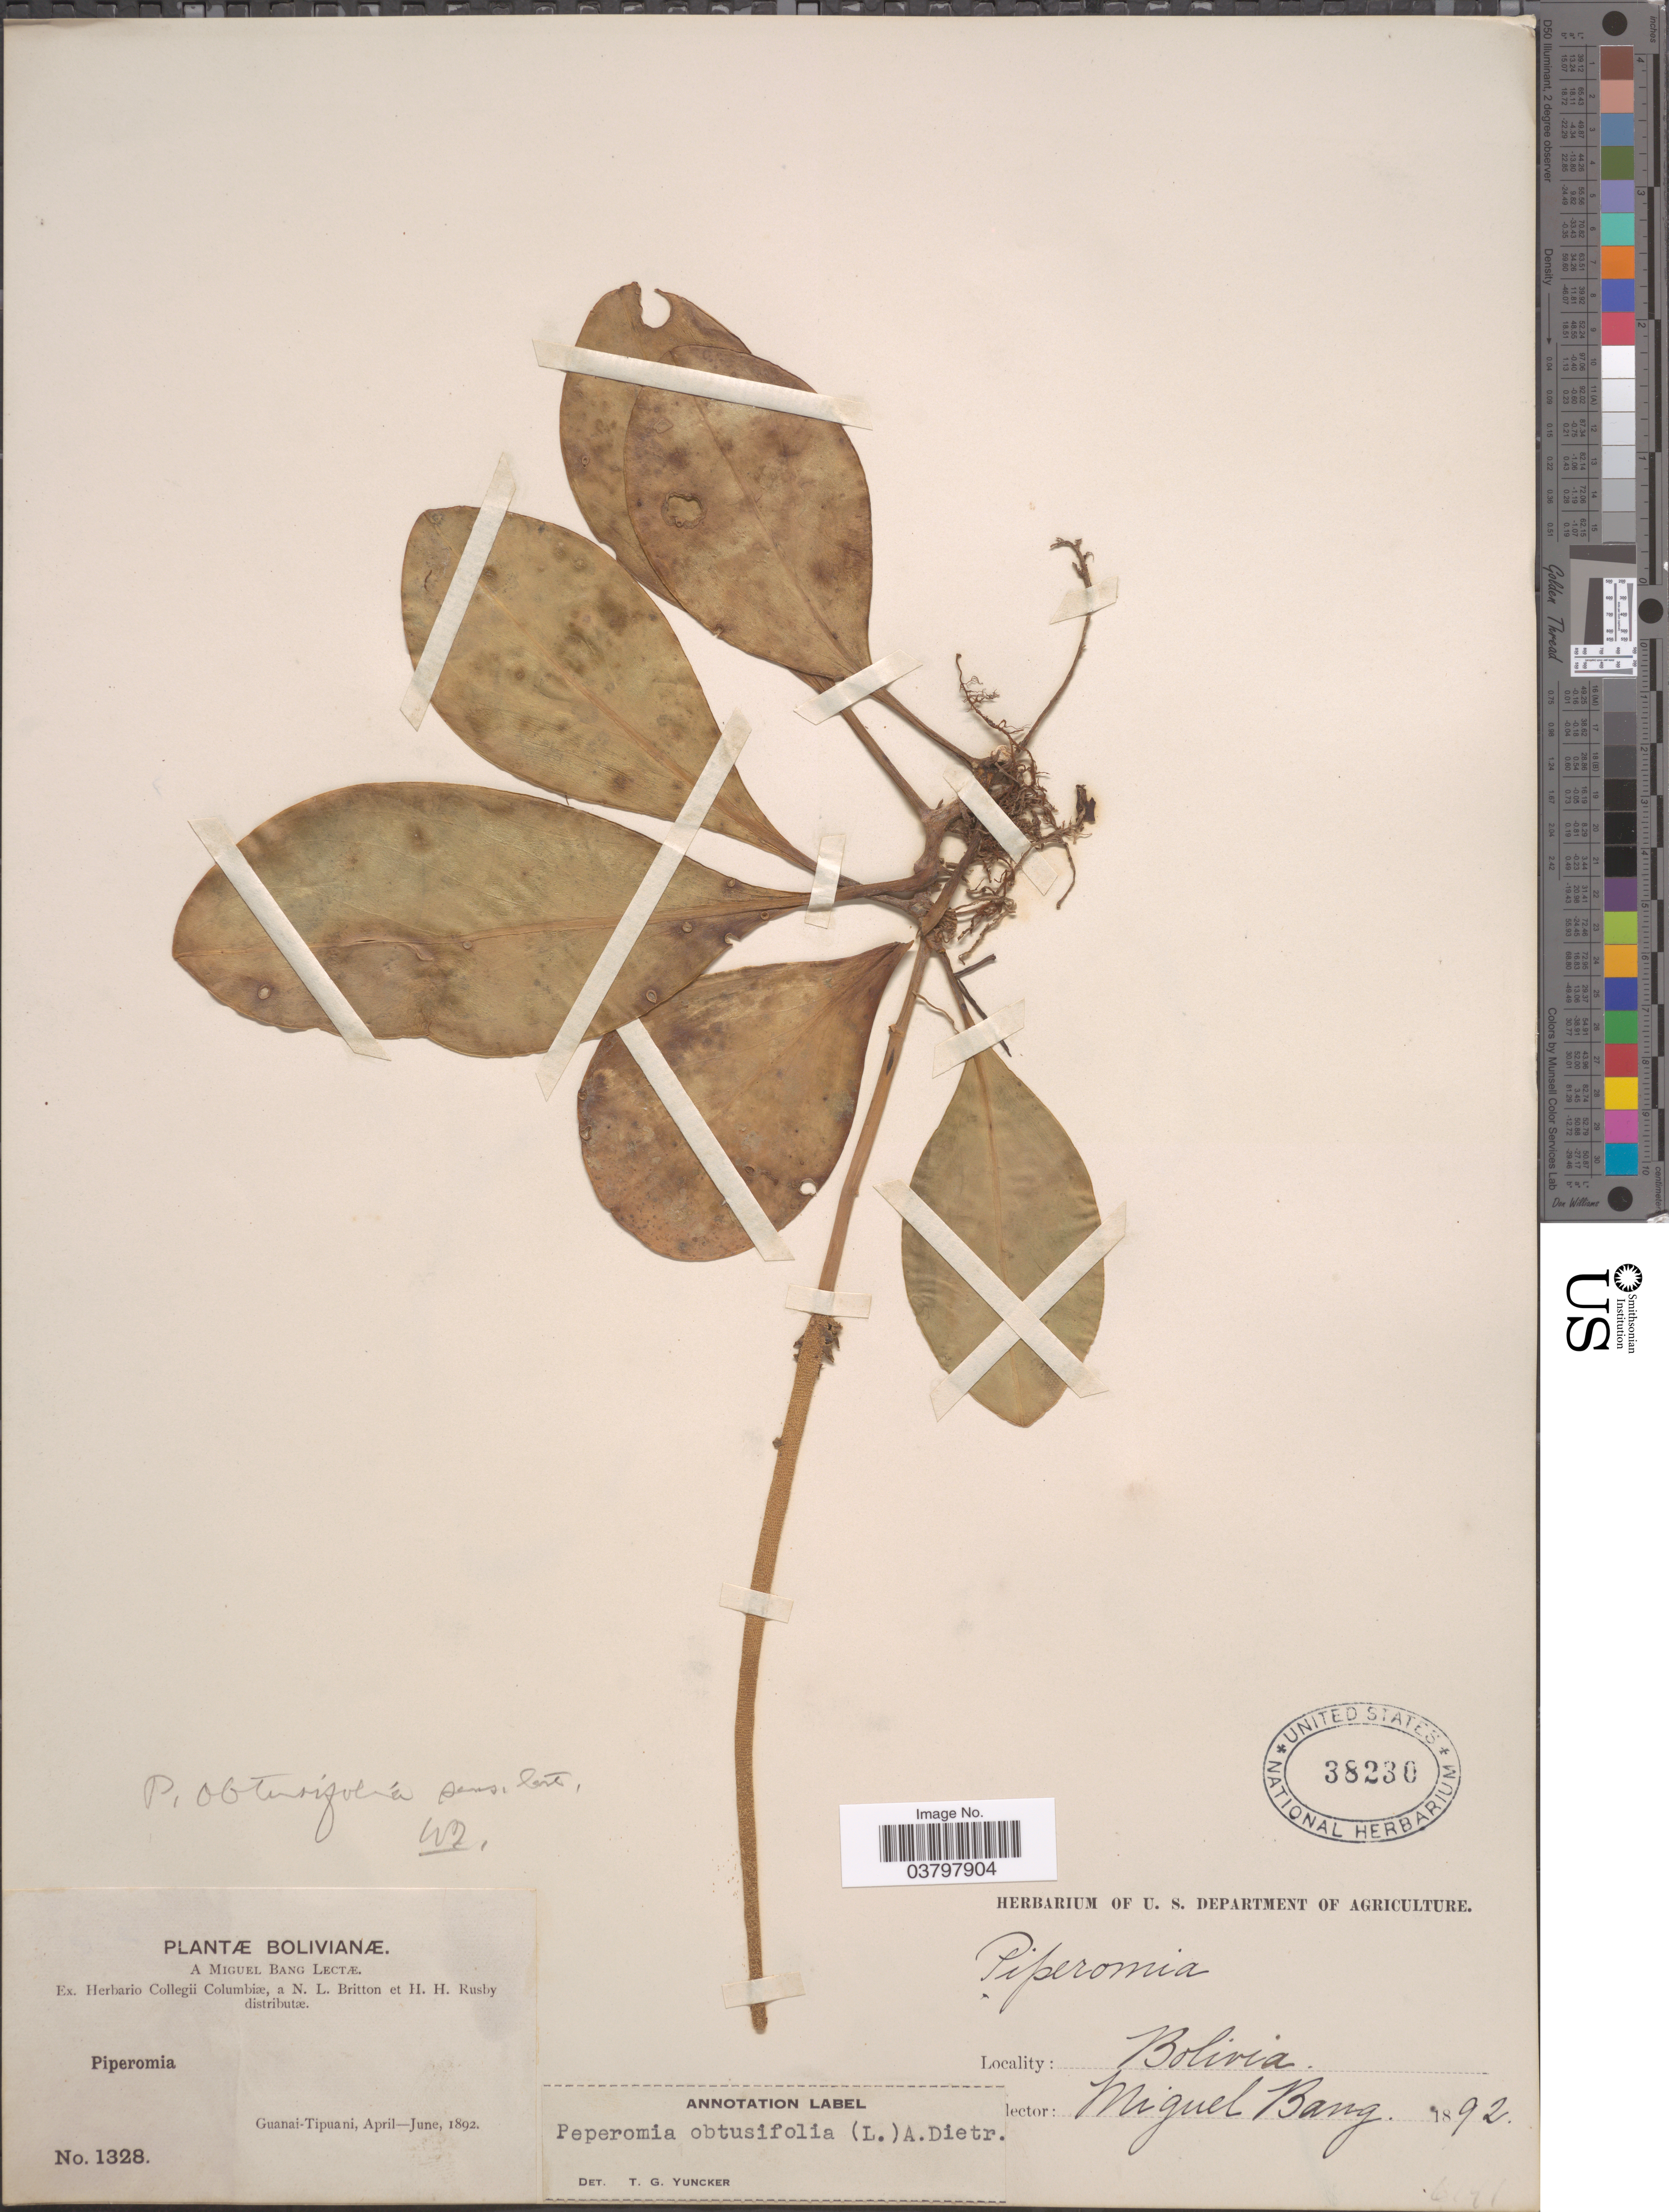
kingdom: Plantae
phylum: Tracheophyta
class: Magnoliopsida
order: Piperales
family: Piperaceae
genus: Peperomia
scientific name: Peperomia obtusifolia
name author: (L.) A. Dietr.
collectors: M. Bang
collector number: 1328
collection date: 1892-04/1892-06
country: Bolivia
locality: Guanai-Tipuani.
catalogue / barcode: US 38230